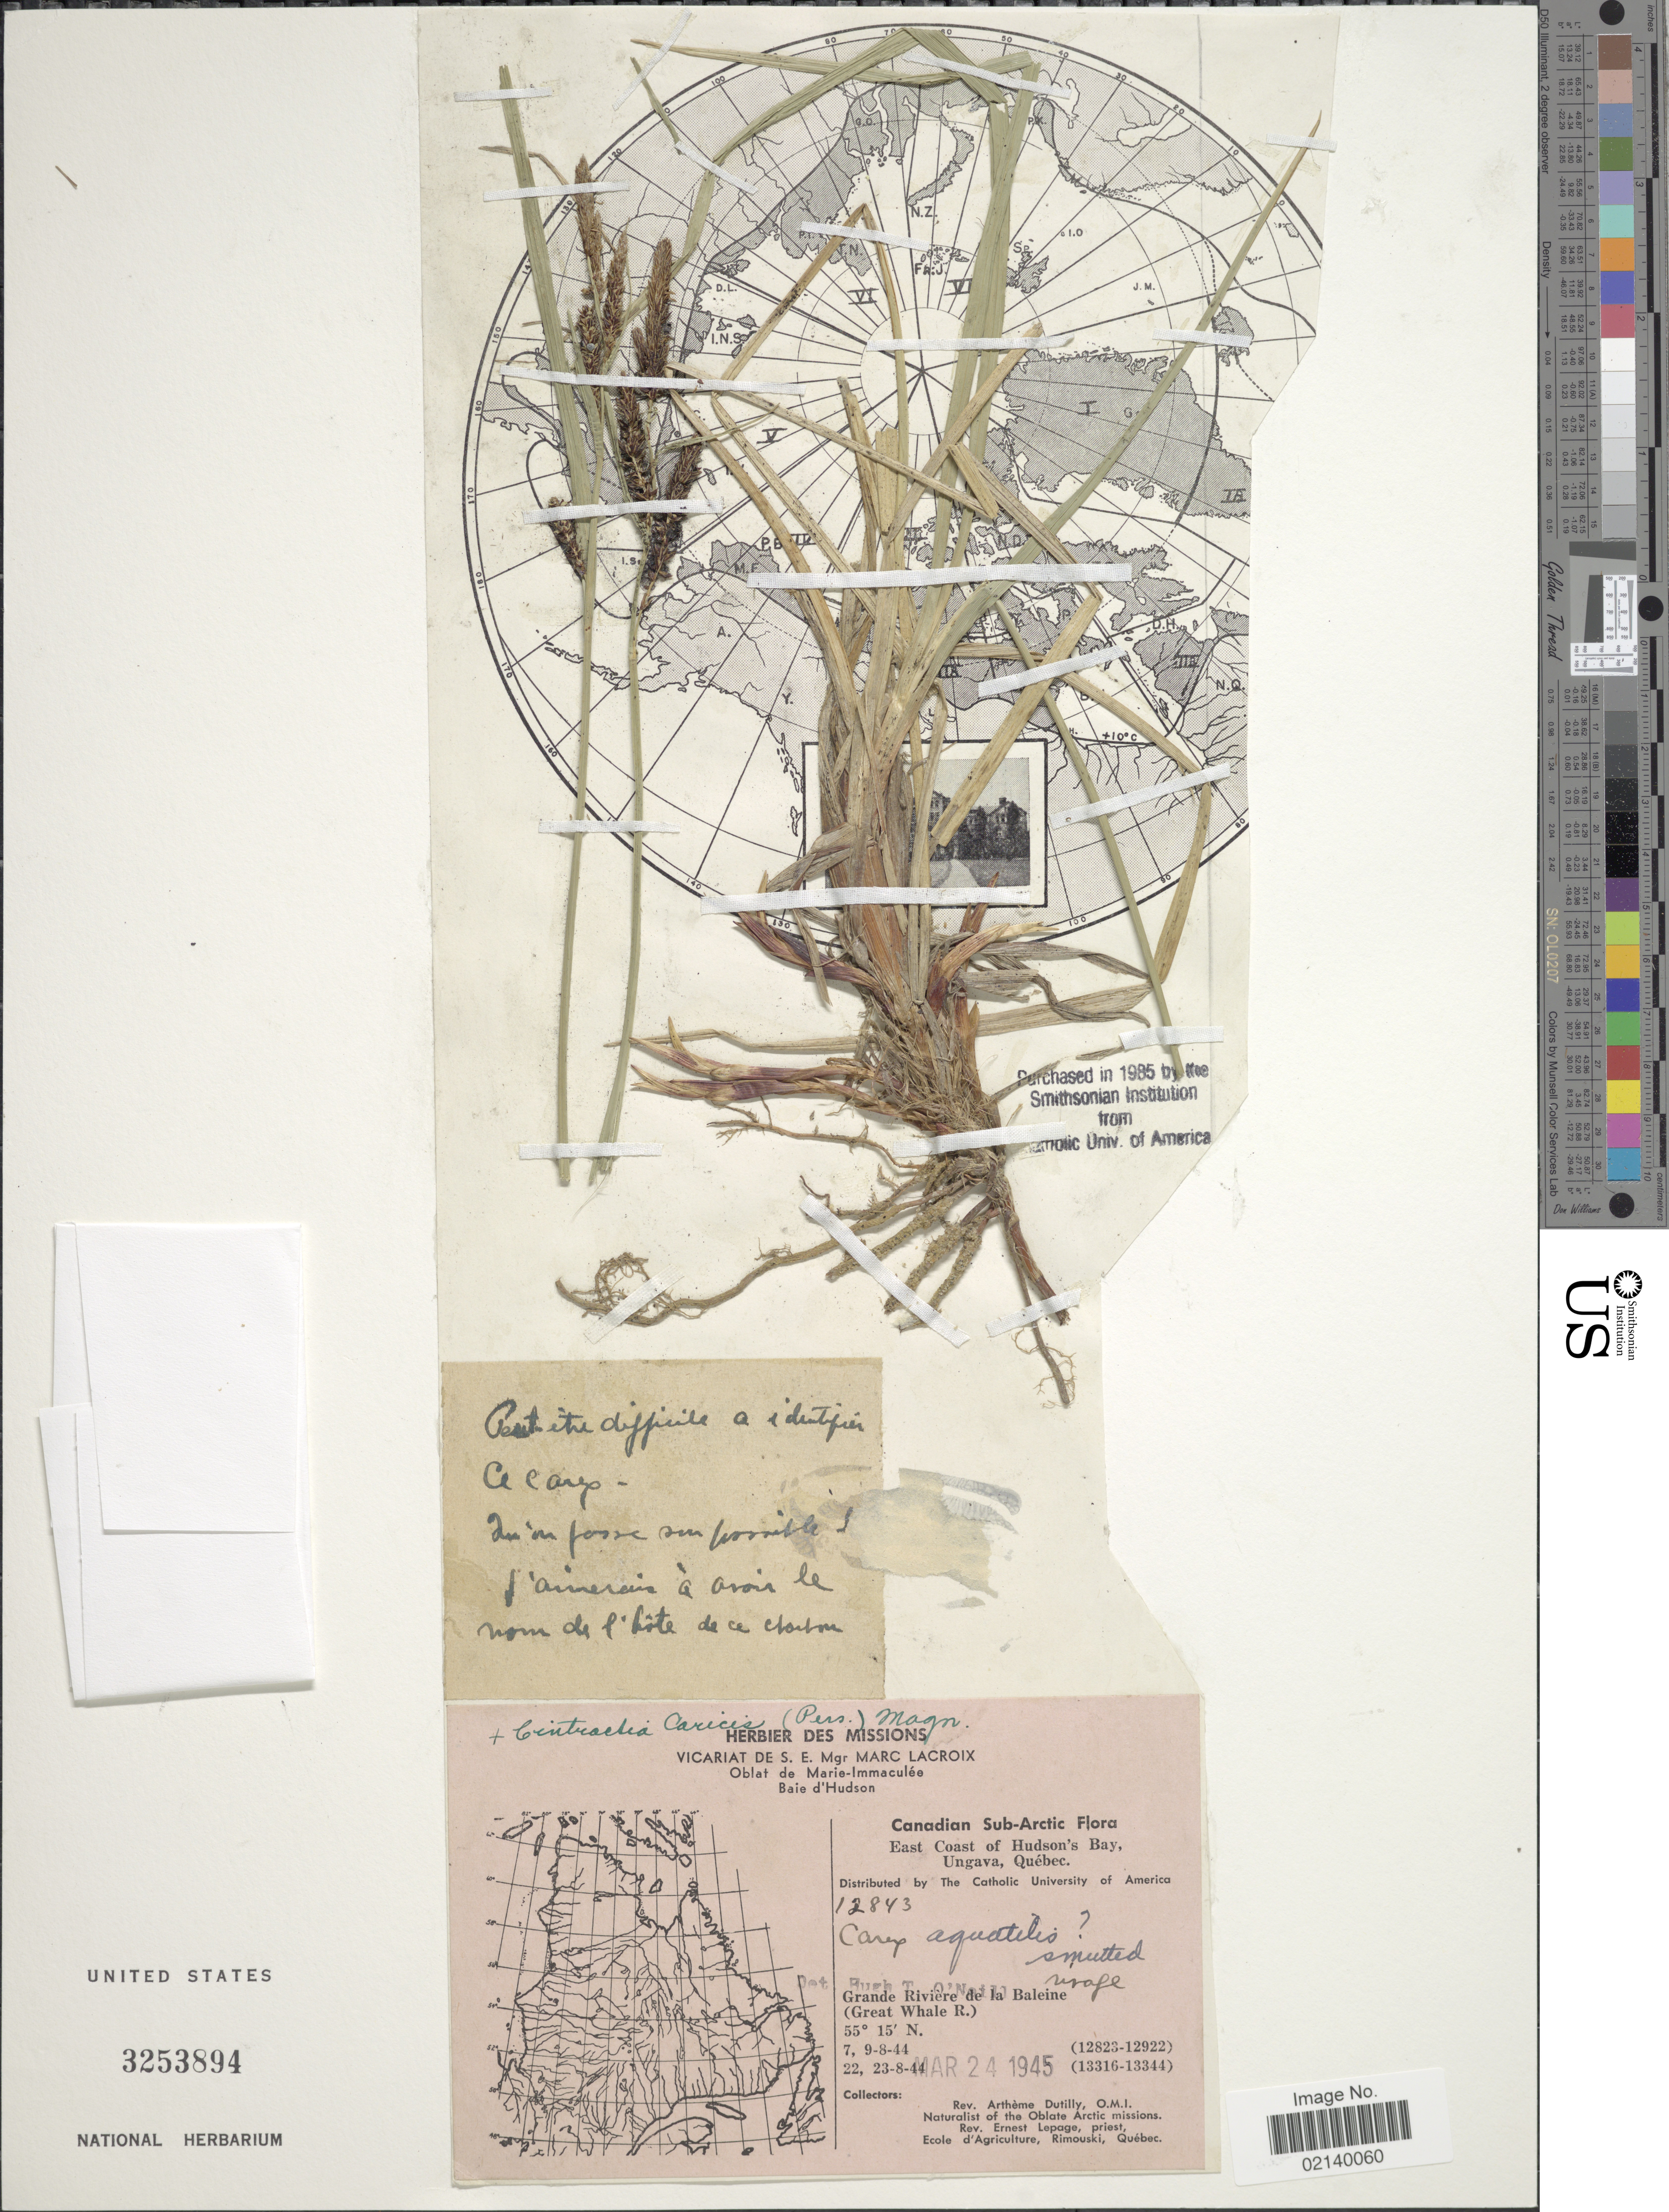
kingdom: Plantae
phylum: Tracheophyta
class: Liliopsida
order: Poales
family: Cyperaceae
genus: Carex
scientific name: Carex sp.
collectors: A. Dutilly & E. Lepage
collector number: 12843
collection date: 1945-03-24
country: Canada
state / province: Quebec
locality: Canadian Sub-Arctic, east Coast of Hudson's Bay, Ungava, Grande Riviere de la Baleine (Great Whale R.)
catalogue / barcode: US 3253894